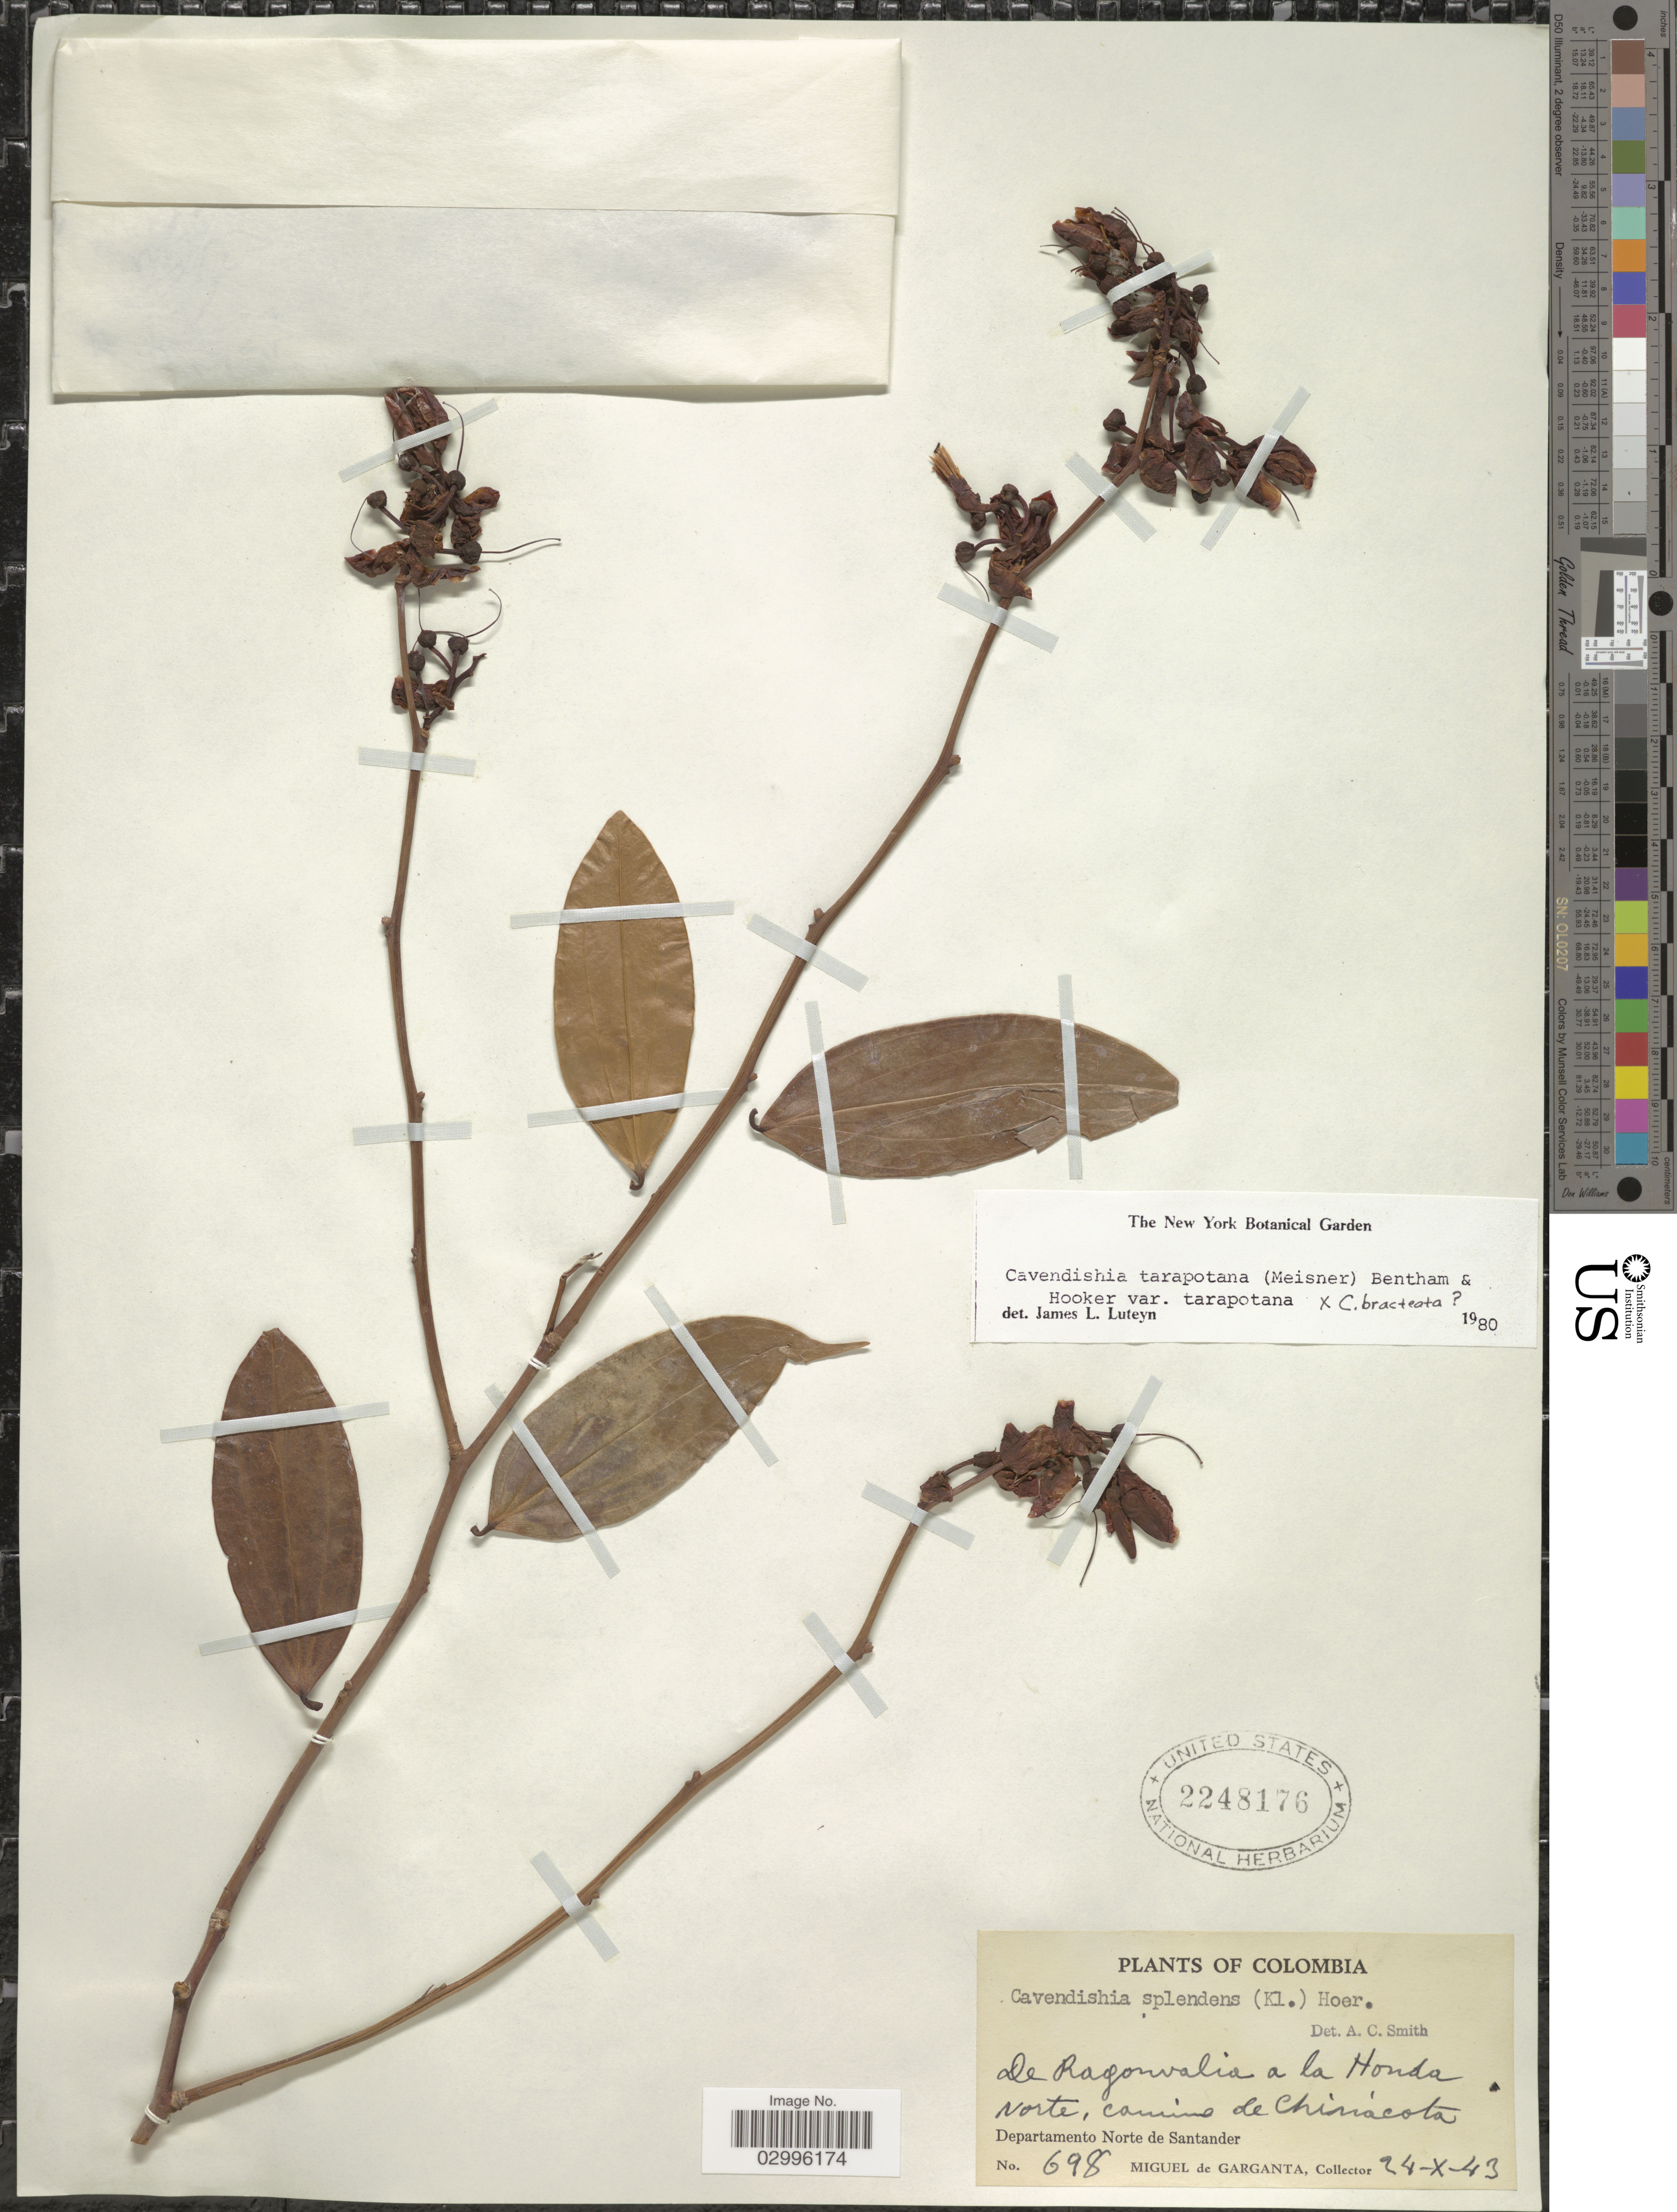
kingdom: Plantae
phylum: Tracheophyta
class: Magnoliopsida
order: Ericales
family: Ericaceae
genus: Cavendishia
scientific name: Cavendishia tarapotana var. tarapotana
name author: (Meisn.) Benth. & Hook.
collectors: M. Garganta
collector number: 698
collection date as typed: Transcribed d/m/y: 24/10/43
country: Colombia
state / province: Norte de Santander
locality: De Ragonvalia a la Honda. Norte, camino de Chiracota. Departamento Norte de Santander.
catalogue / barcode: US 2248176